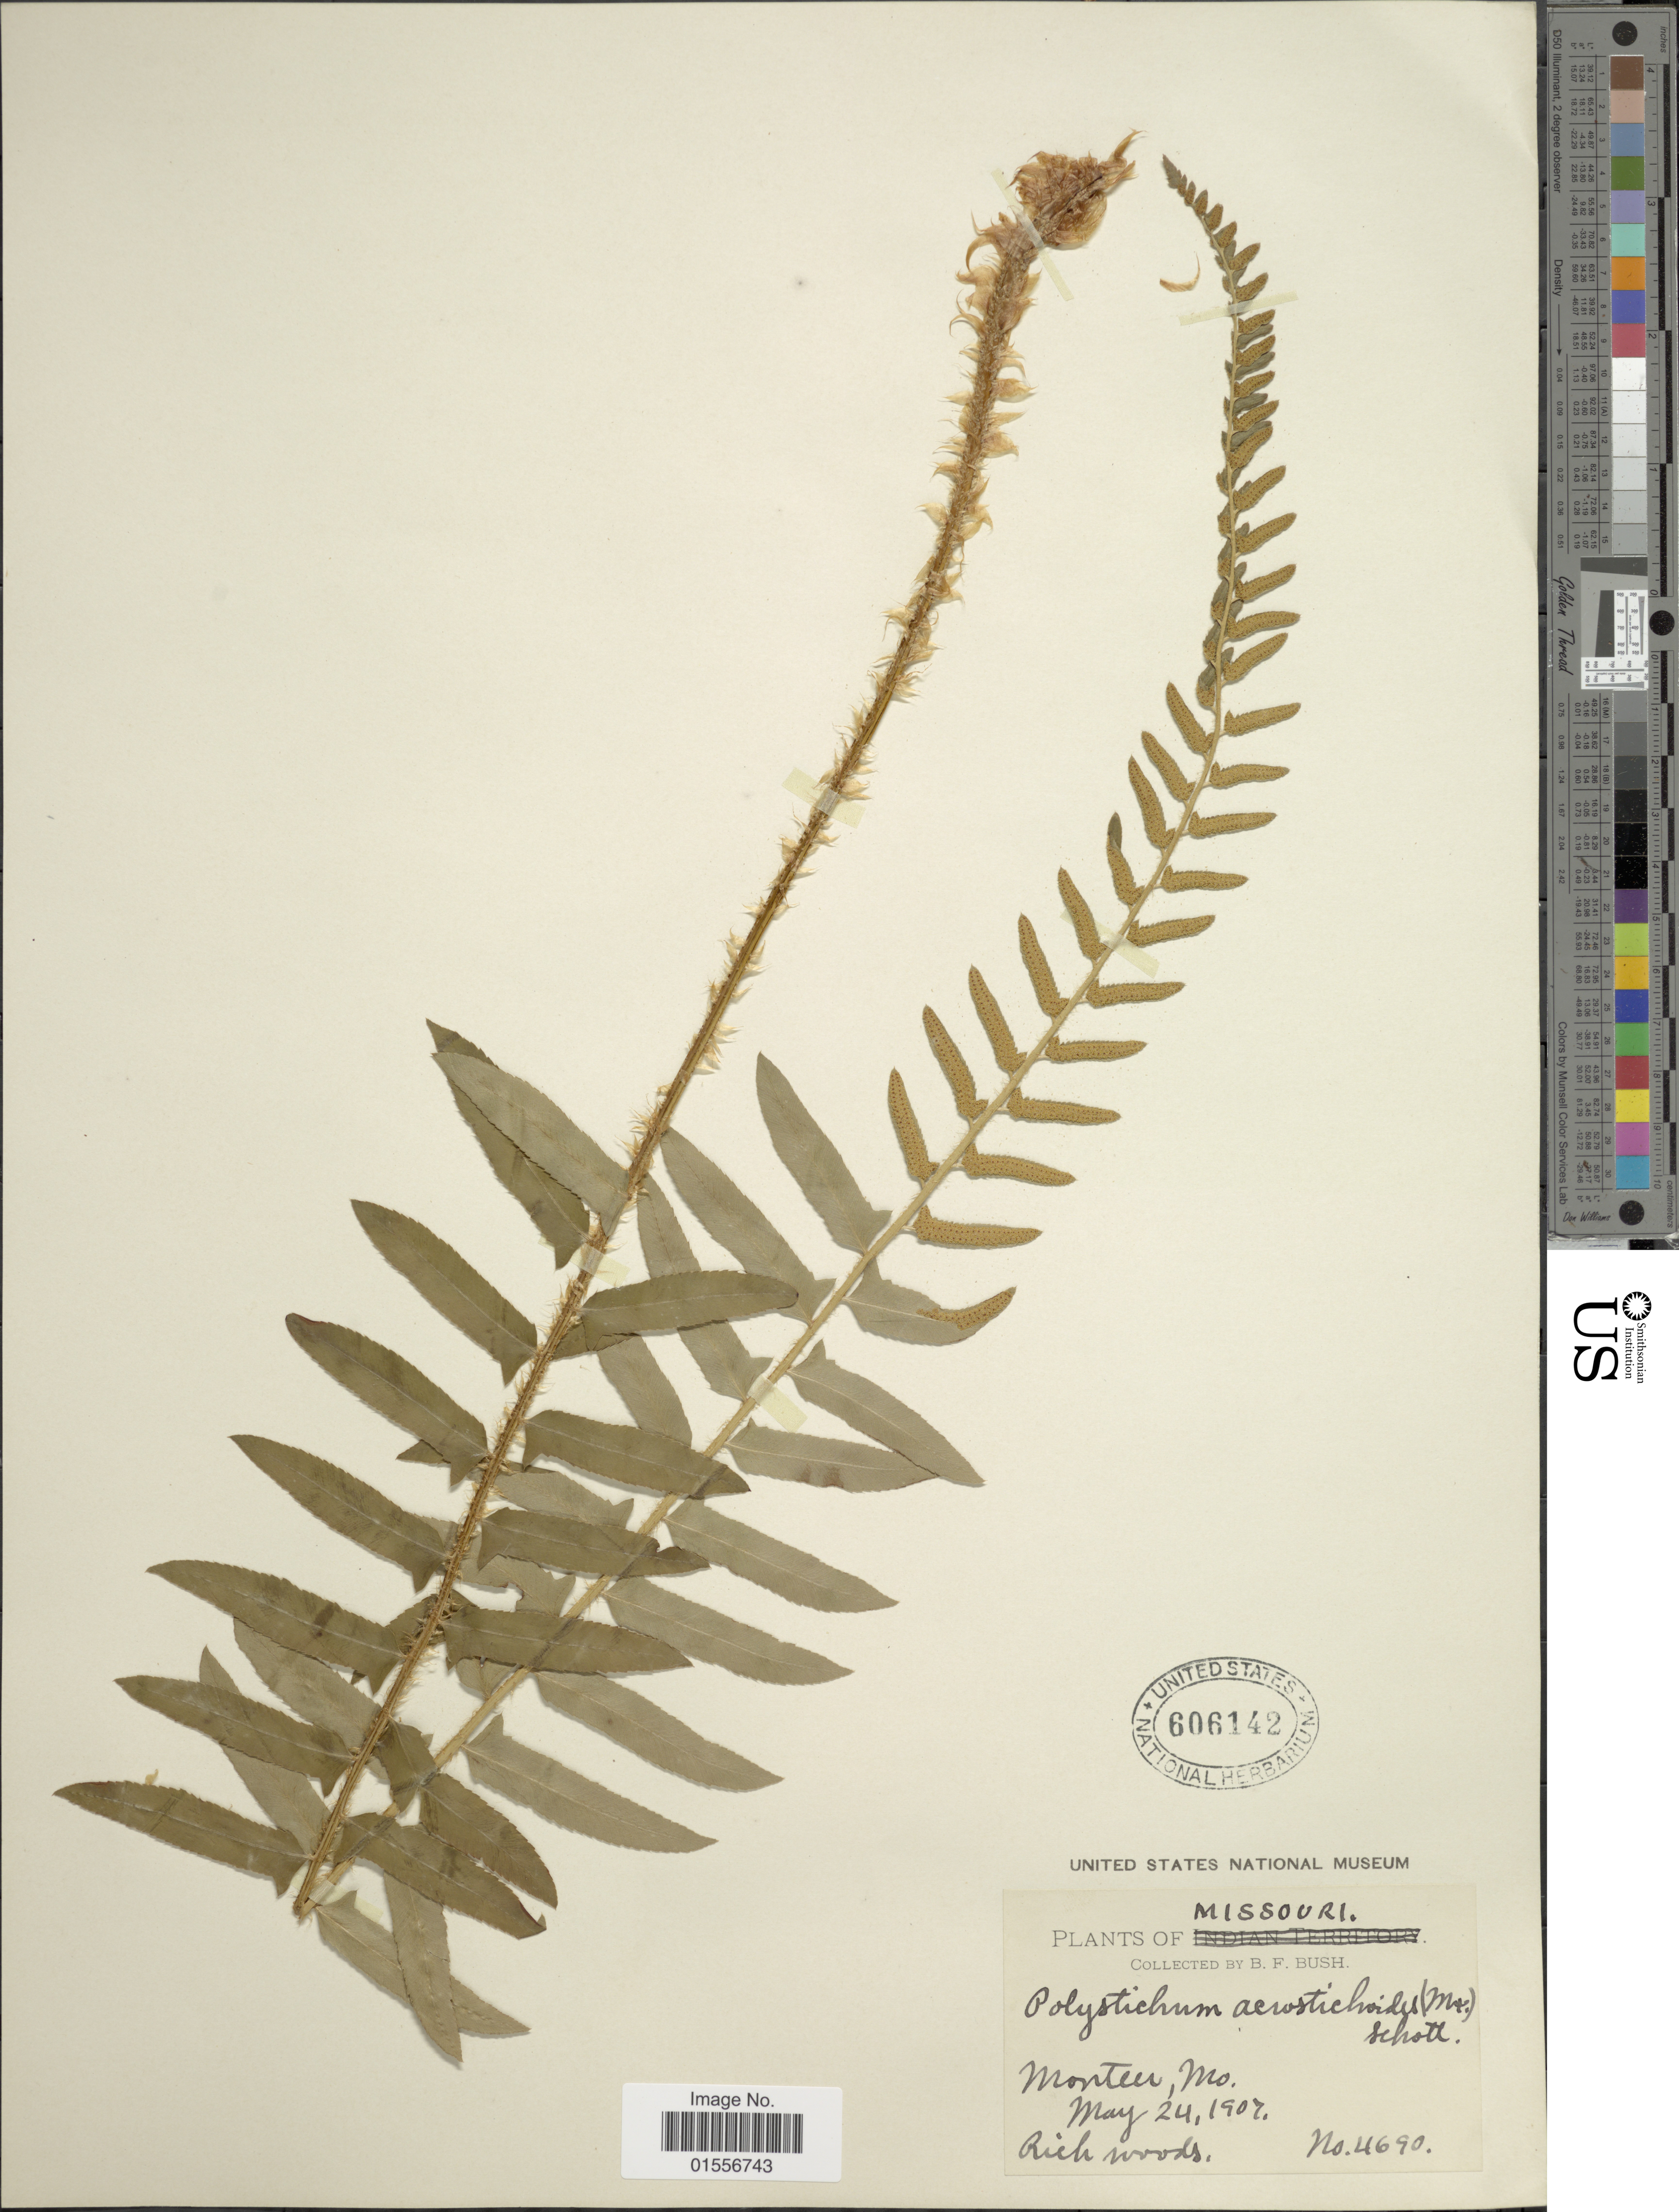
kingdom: Plantae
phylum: Tracheophyta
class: Polypodiopsida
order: Polypodiales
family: Dryopteridaceae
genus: Polystichum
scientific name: Polystichum acrostichoides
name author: (Michx.) Schott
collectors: B. F. Bush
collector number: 4690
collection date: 1907-05-24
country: United States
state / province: Missouri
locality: Montier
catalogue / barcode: US 606142